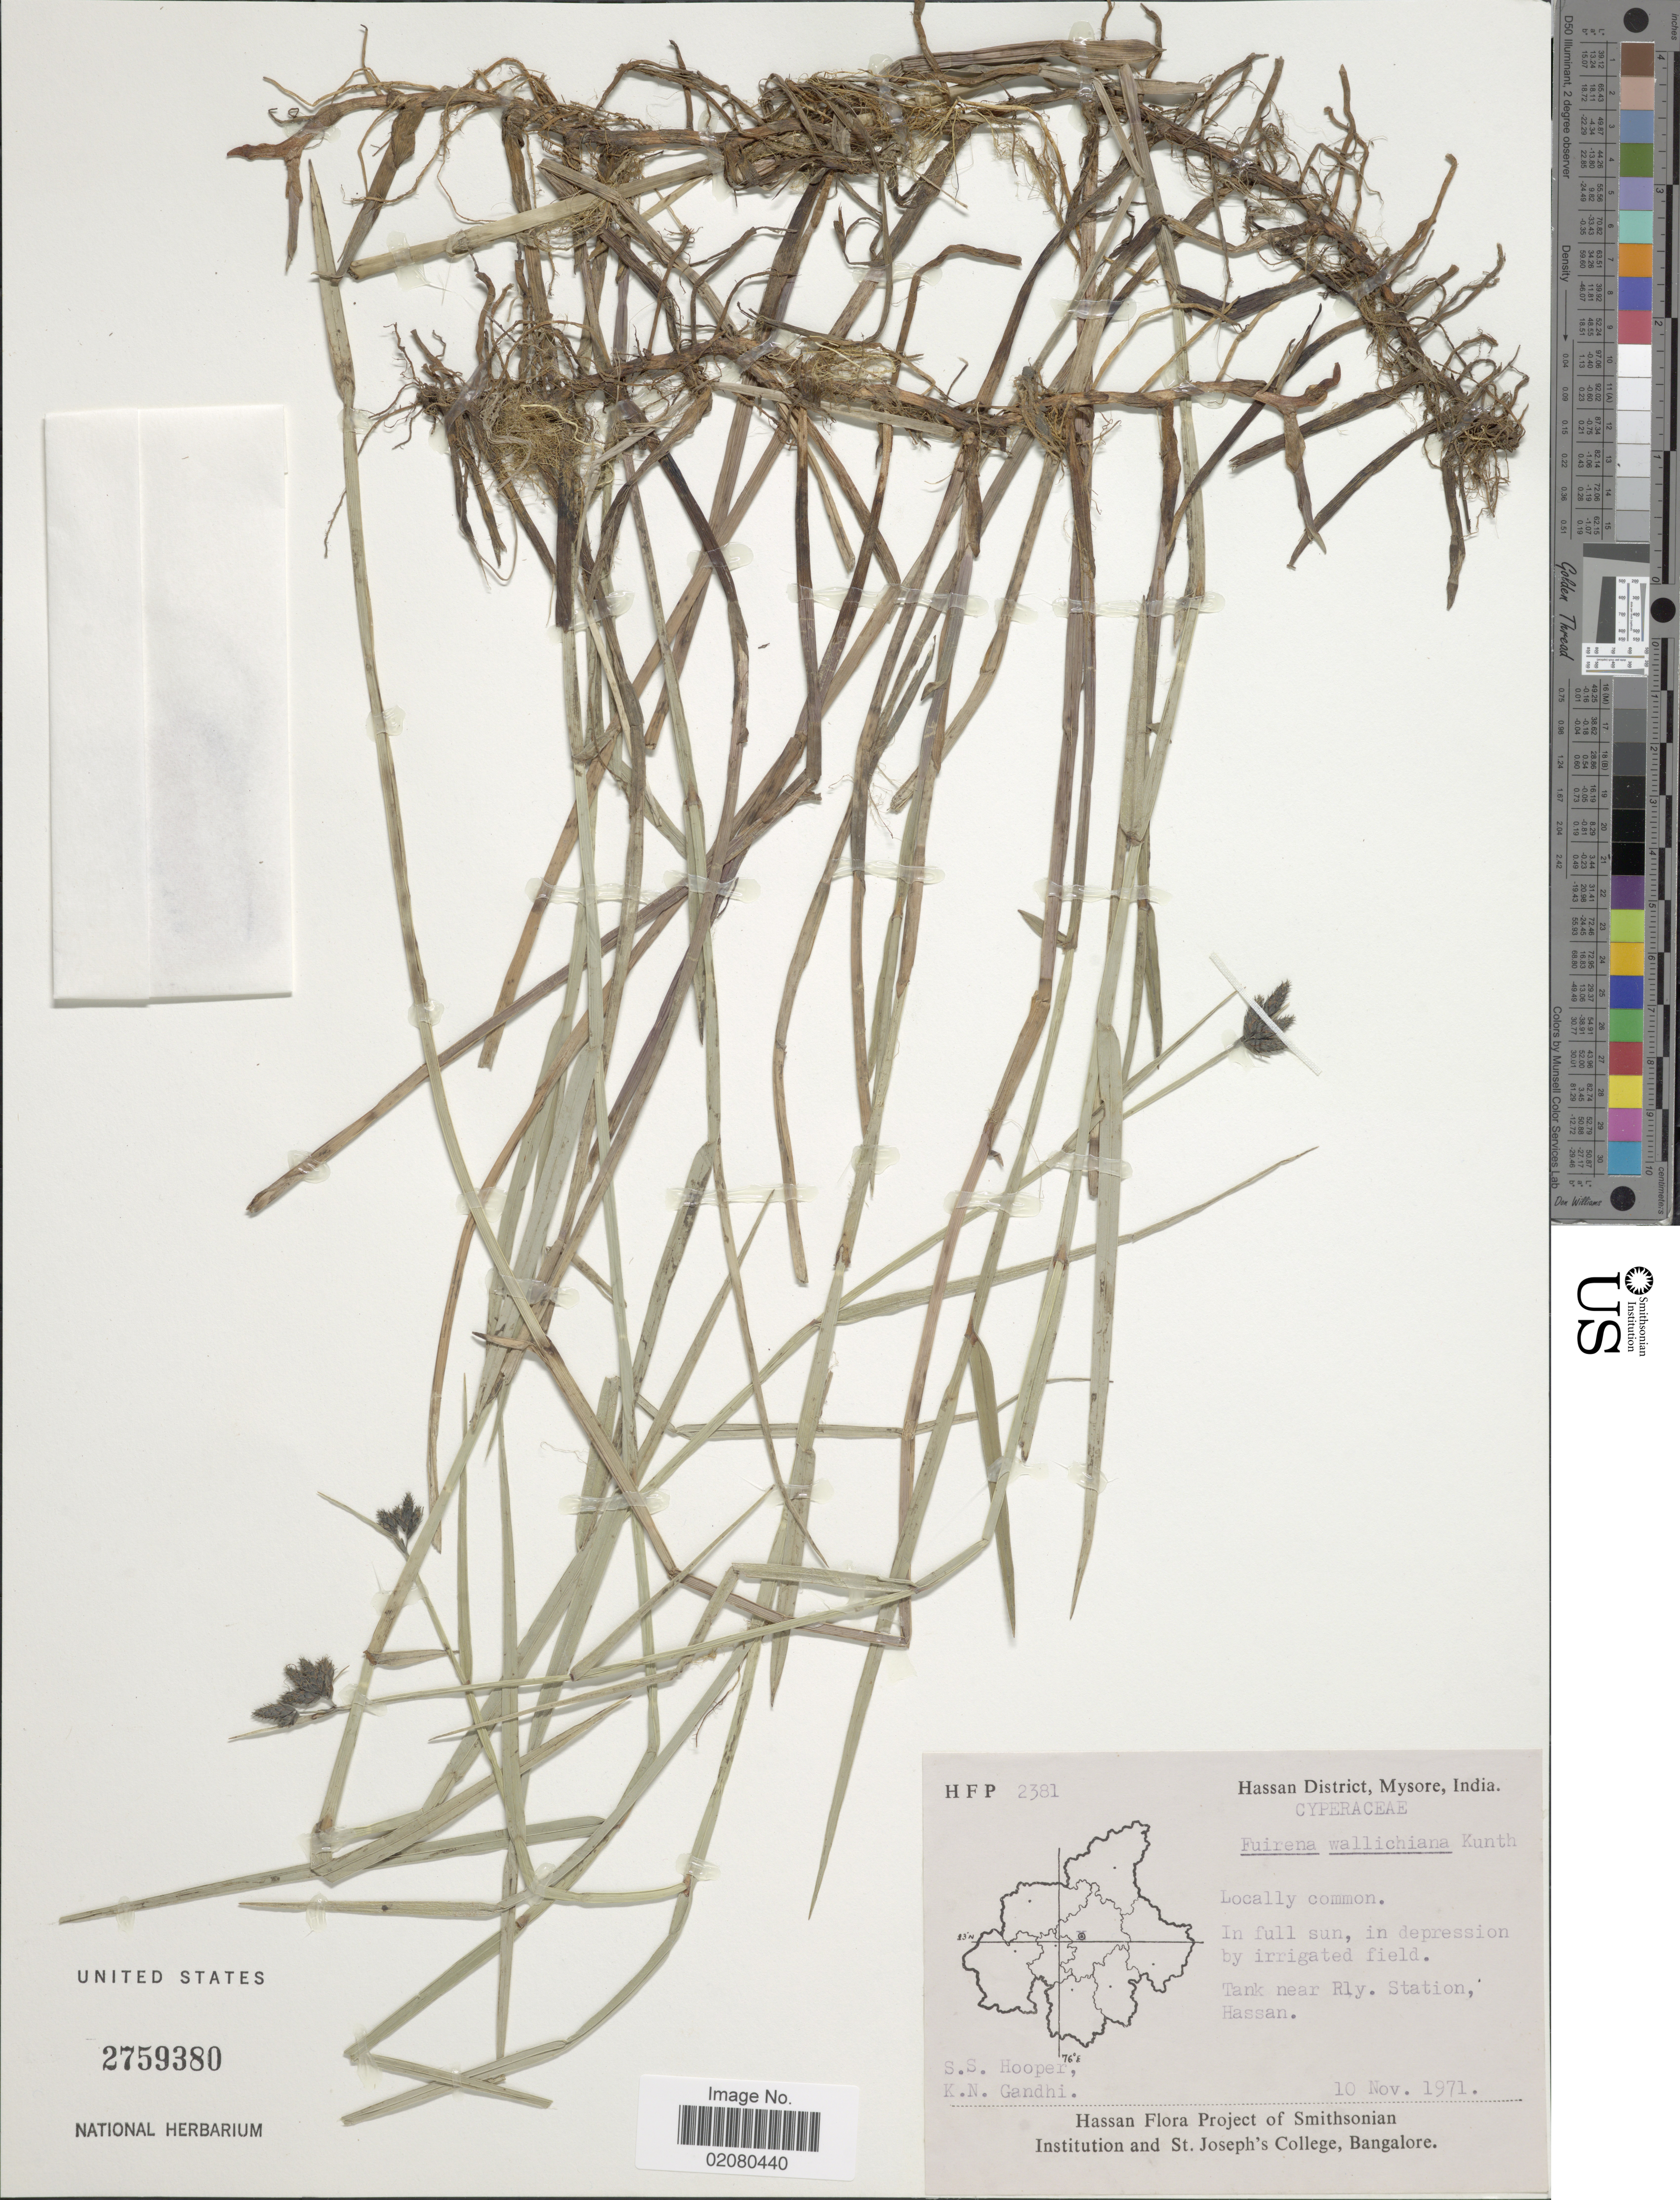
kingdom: Plantae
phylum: Tracheophyta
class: Liliopsida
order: Poales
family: Cyperaceae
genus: Fuirena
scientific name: Fuirena wallichiana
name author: Kunth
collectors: S. S. Hooper & K. N. Gandhi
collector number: HFP 2381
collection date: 1971-11-10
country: India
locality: Hassan District, Mysore, India, in depression by irrigated field, tank near Rly. Station, Hassan.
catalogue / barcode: US 2759380